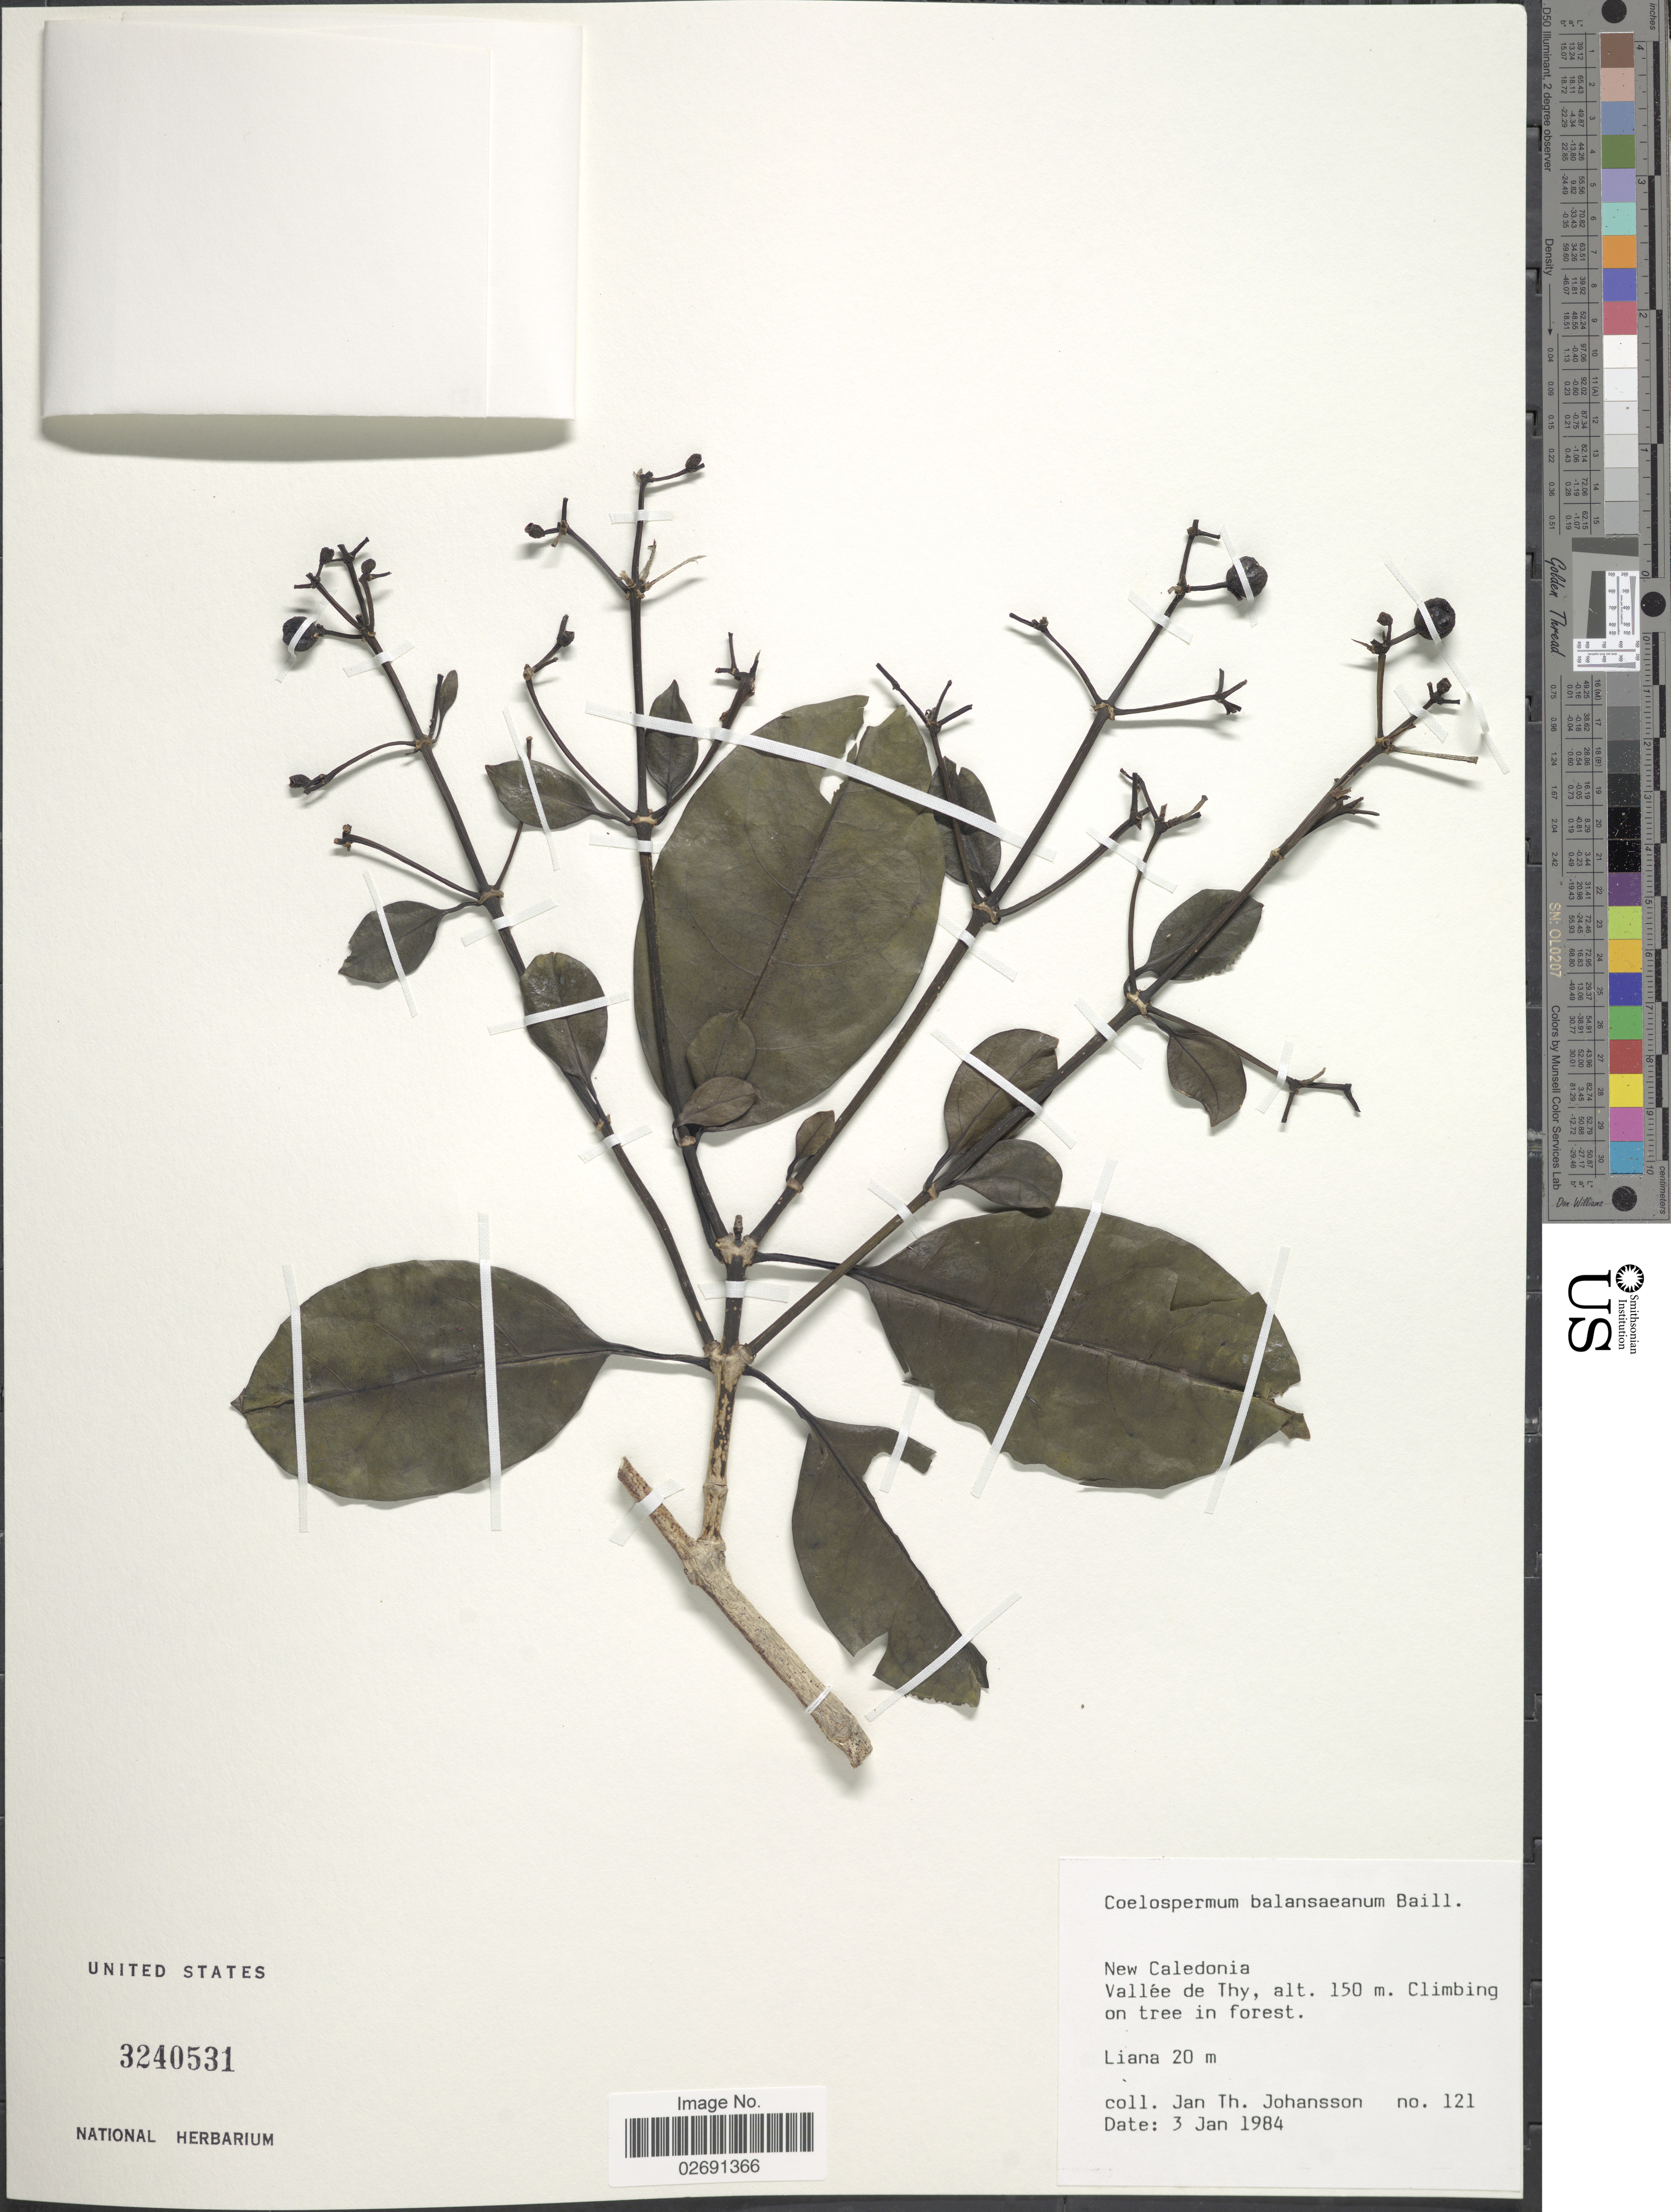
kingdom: Plantae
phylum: Tracheophyta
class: Magnoliopsida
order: Gentianales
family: Rubiaceae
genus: Coelospermum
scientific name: Coelospermum balansanum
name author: Baill.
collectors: J.T. Johansson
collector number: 121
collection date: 1984-01-03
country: New Caledonia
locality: Vallee de Thy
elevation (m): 150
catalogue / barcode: US 3240531